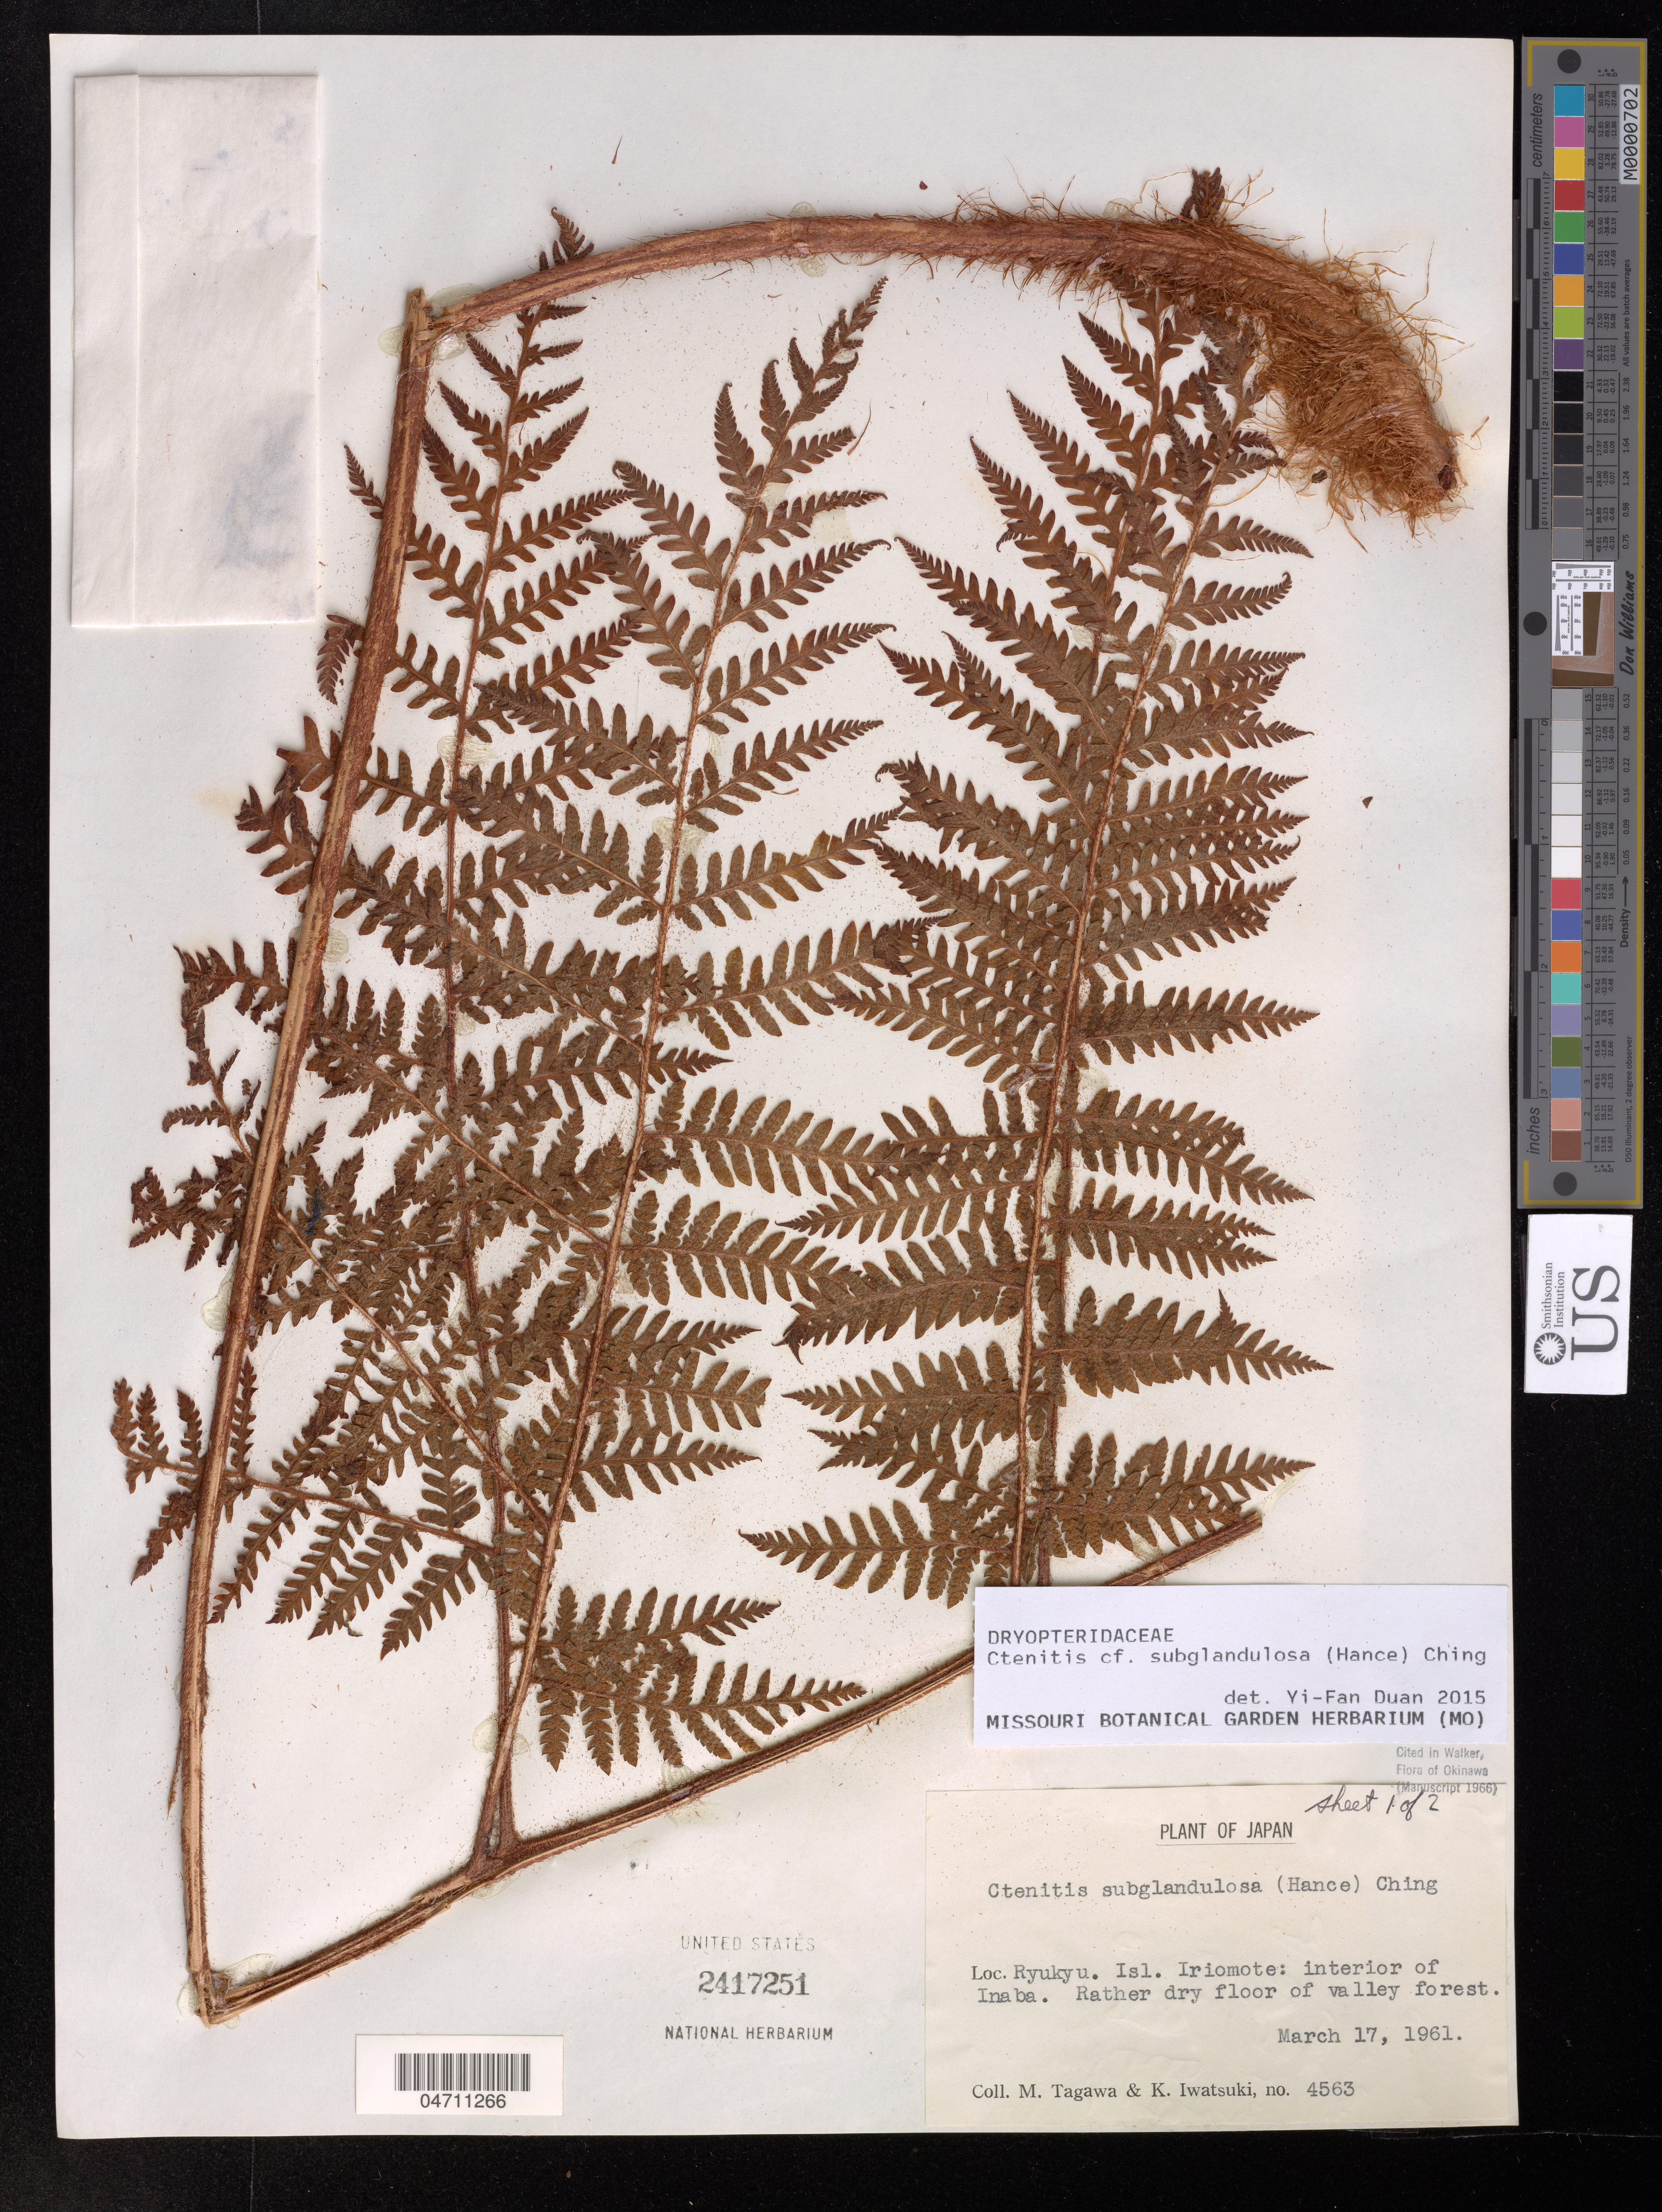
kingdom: Plantae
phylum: Tracheophyta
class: Polypodiopsida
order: Polypodiales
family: Dryopteridaceae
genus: Ctenitis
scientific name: Ctenitis subglandulosa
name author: (Hance) Ching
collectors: M. Tagawa & K. Iwatsuki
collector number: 4563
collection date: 1961-03-17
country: Japan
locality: Ryukyu. Isl. Iriomonte: interior of Inaba.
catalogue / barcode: US 2417251